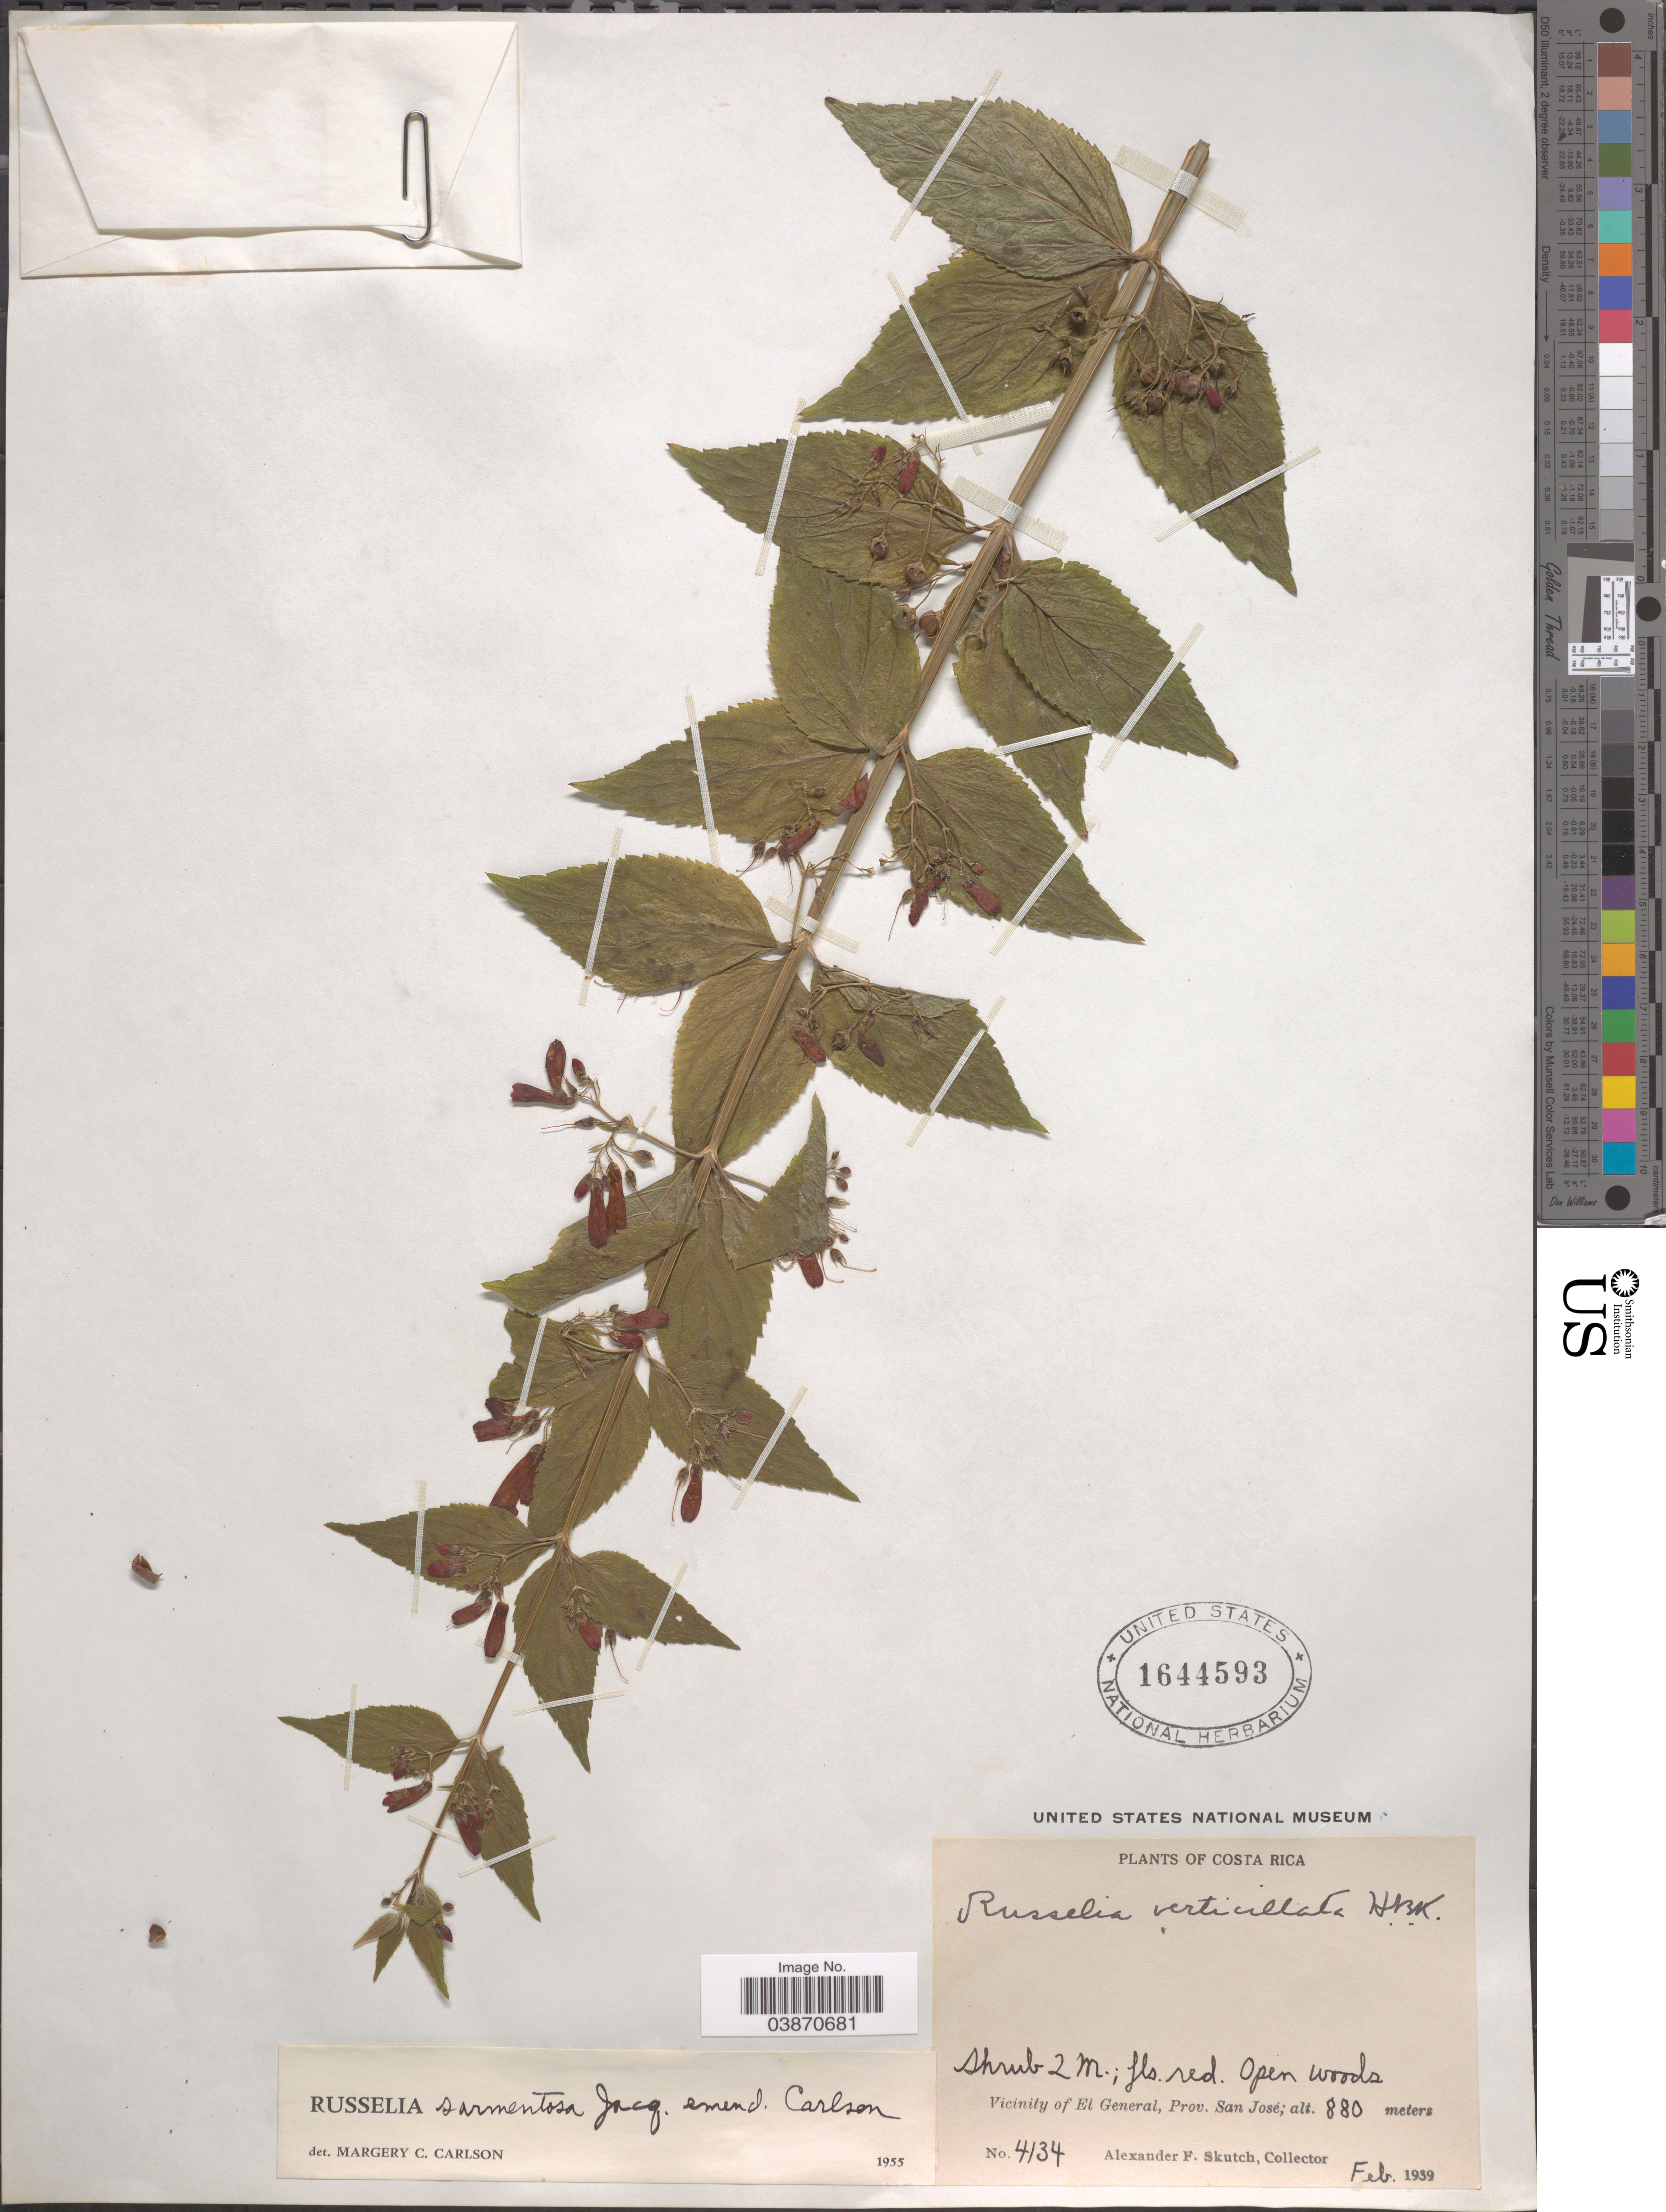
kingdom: Plantae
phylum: Tracheophyta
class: Magnoliopsida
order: Lamiales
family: Plantaginaceae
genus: Russelia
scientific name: Russelia sarmentosa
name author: Jacq.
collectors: A. F. Skutch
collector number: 4134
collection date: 1939-02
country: Costa Rica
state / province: San José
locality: Vicinity of El General.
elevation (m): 880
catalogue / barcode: US 1644593